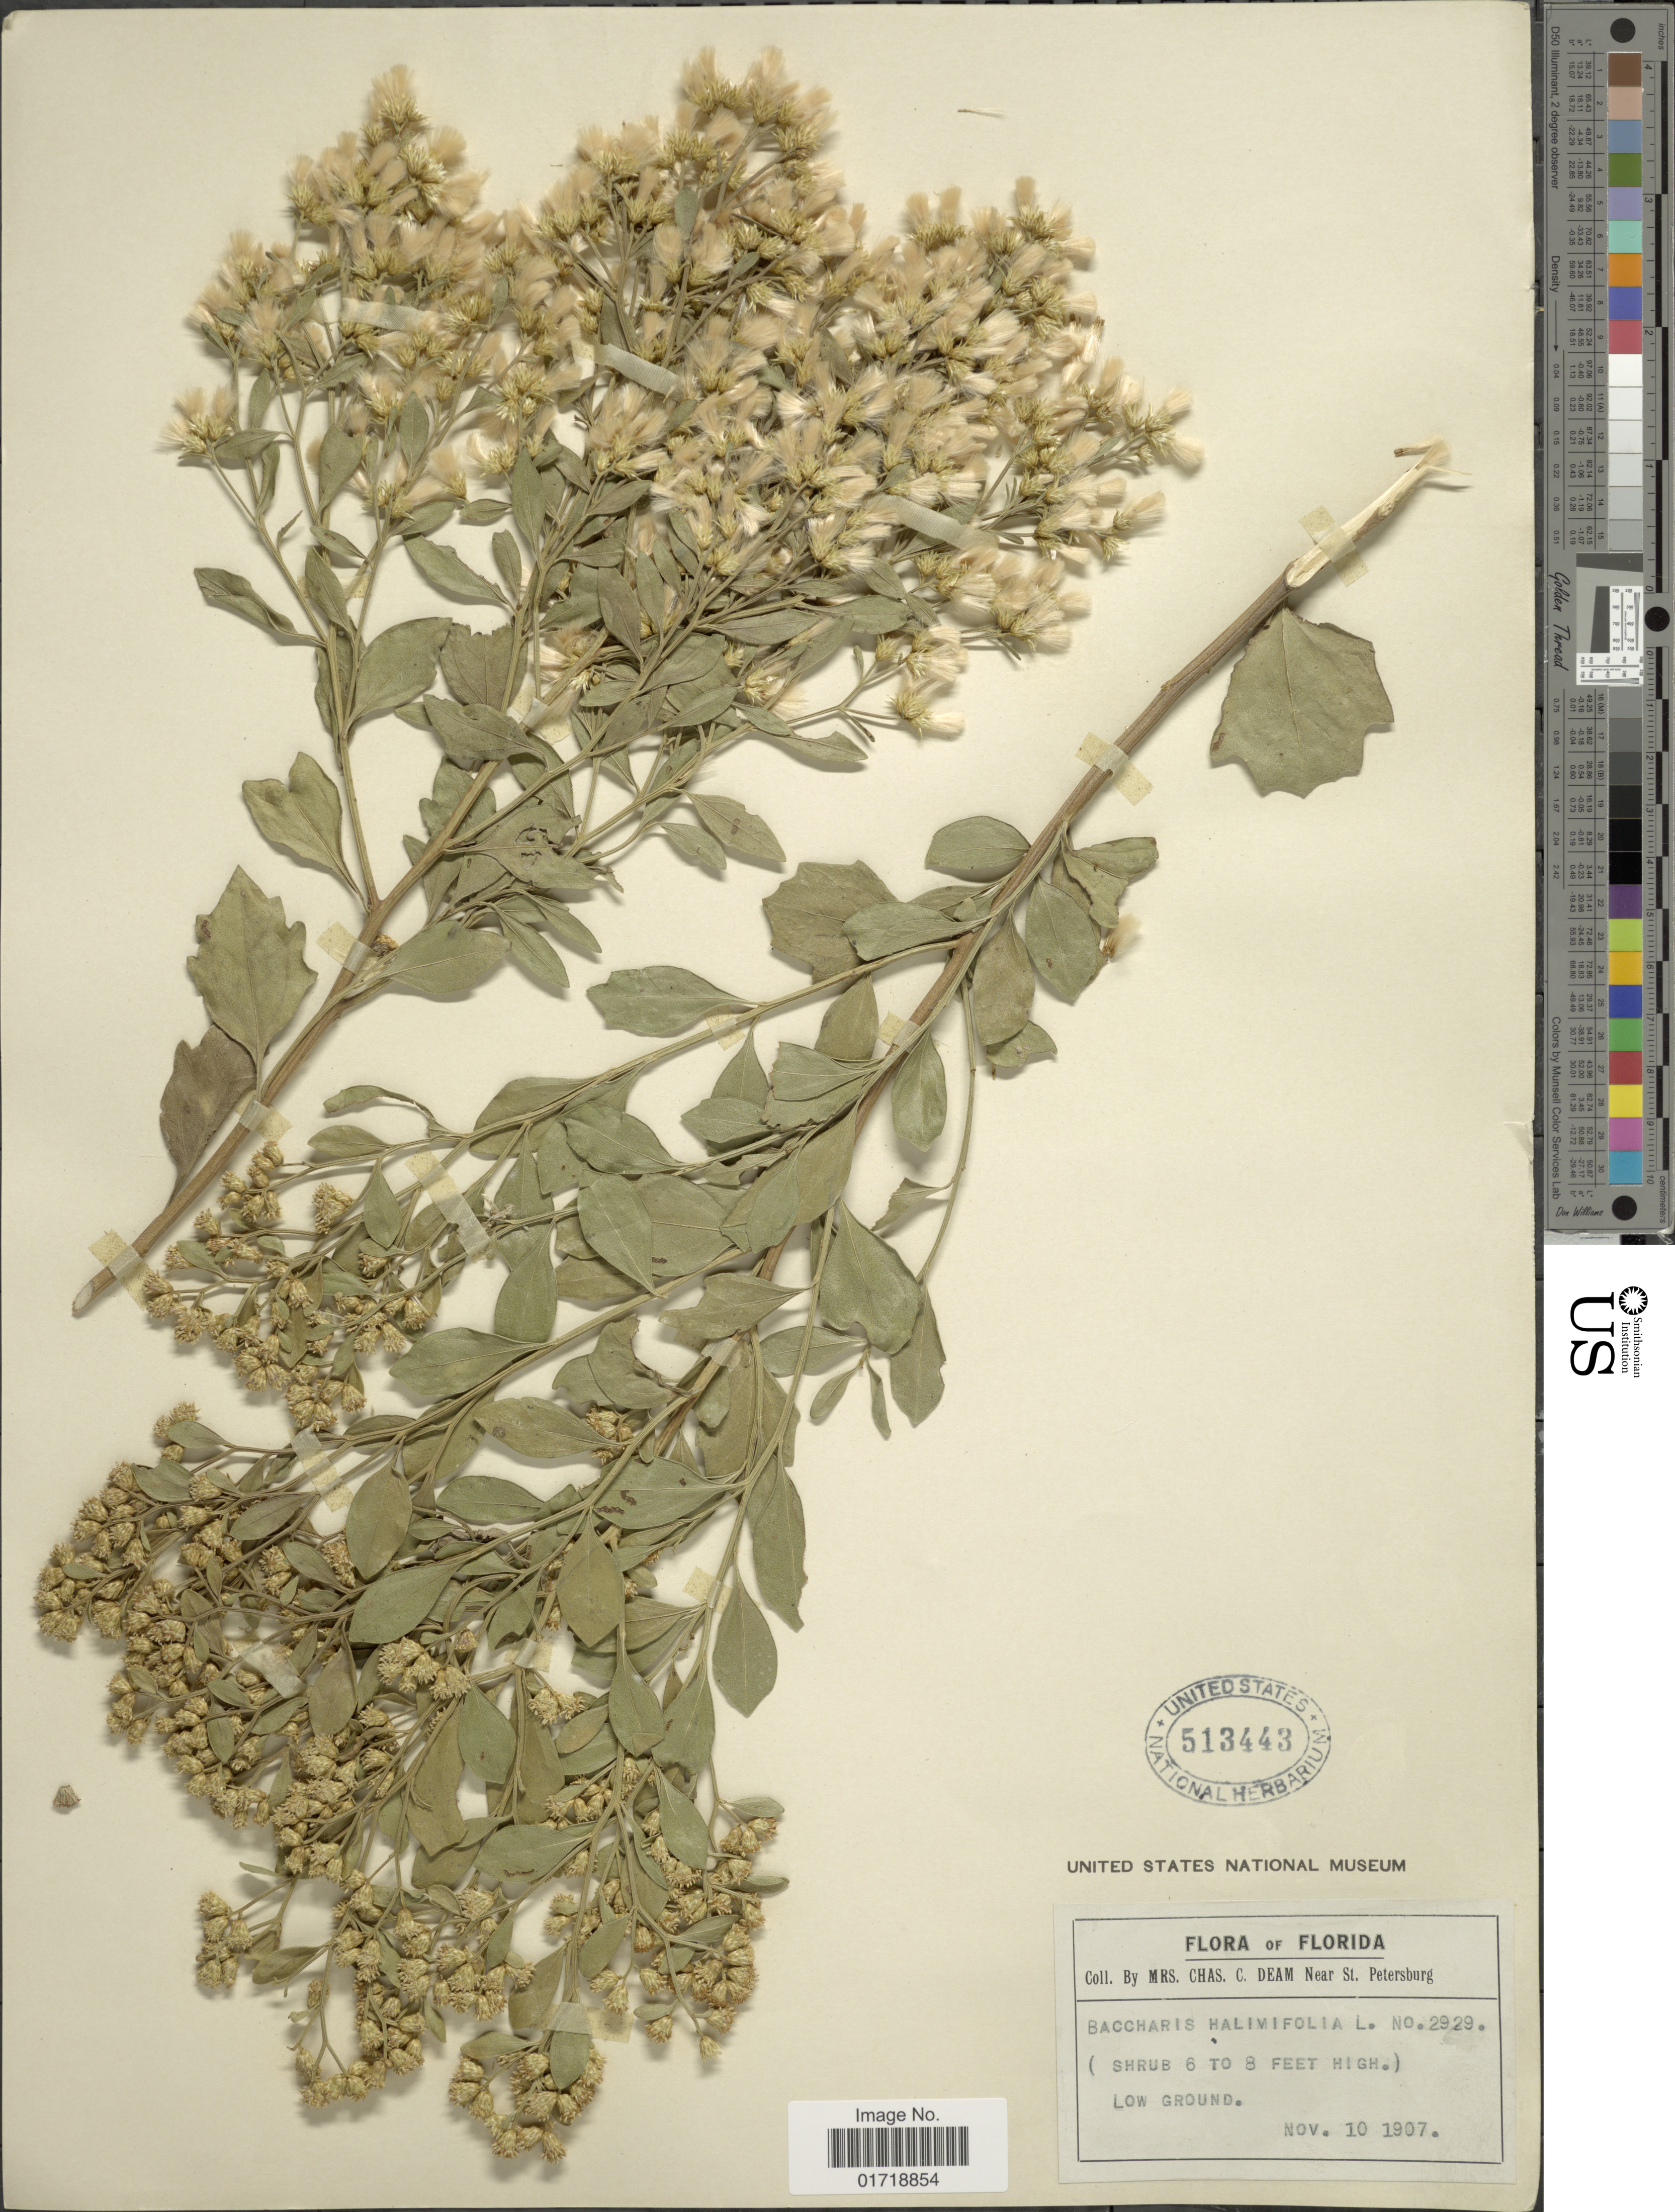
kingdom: Plantae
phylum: Tracheophyta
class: Magnoliopsida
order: Asterales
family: Asteraceae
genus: Baccharis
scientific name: Baccharis halimifolia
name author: L.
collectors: S. A. Deam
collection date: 1907-11-10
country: United States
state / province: Florida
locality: Near St. Petersburg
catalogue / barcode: US 513443